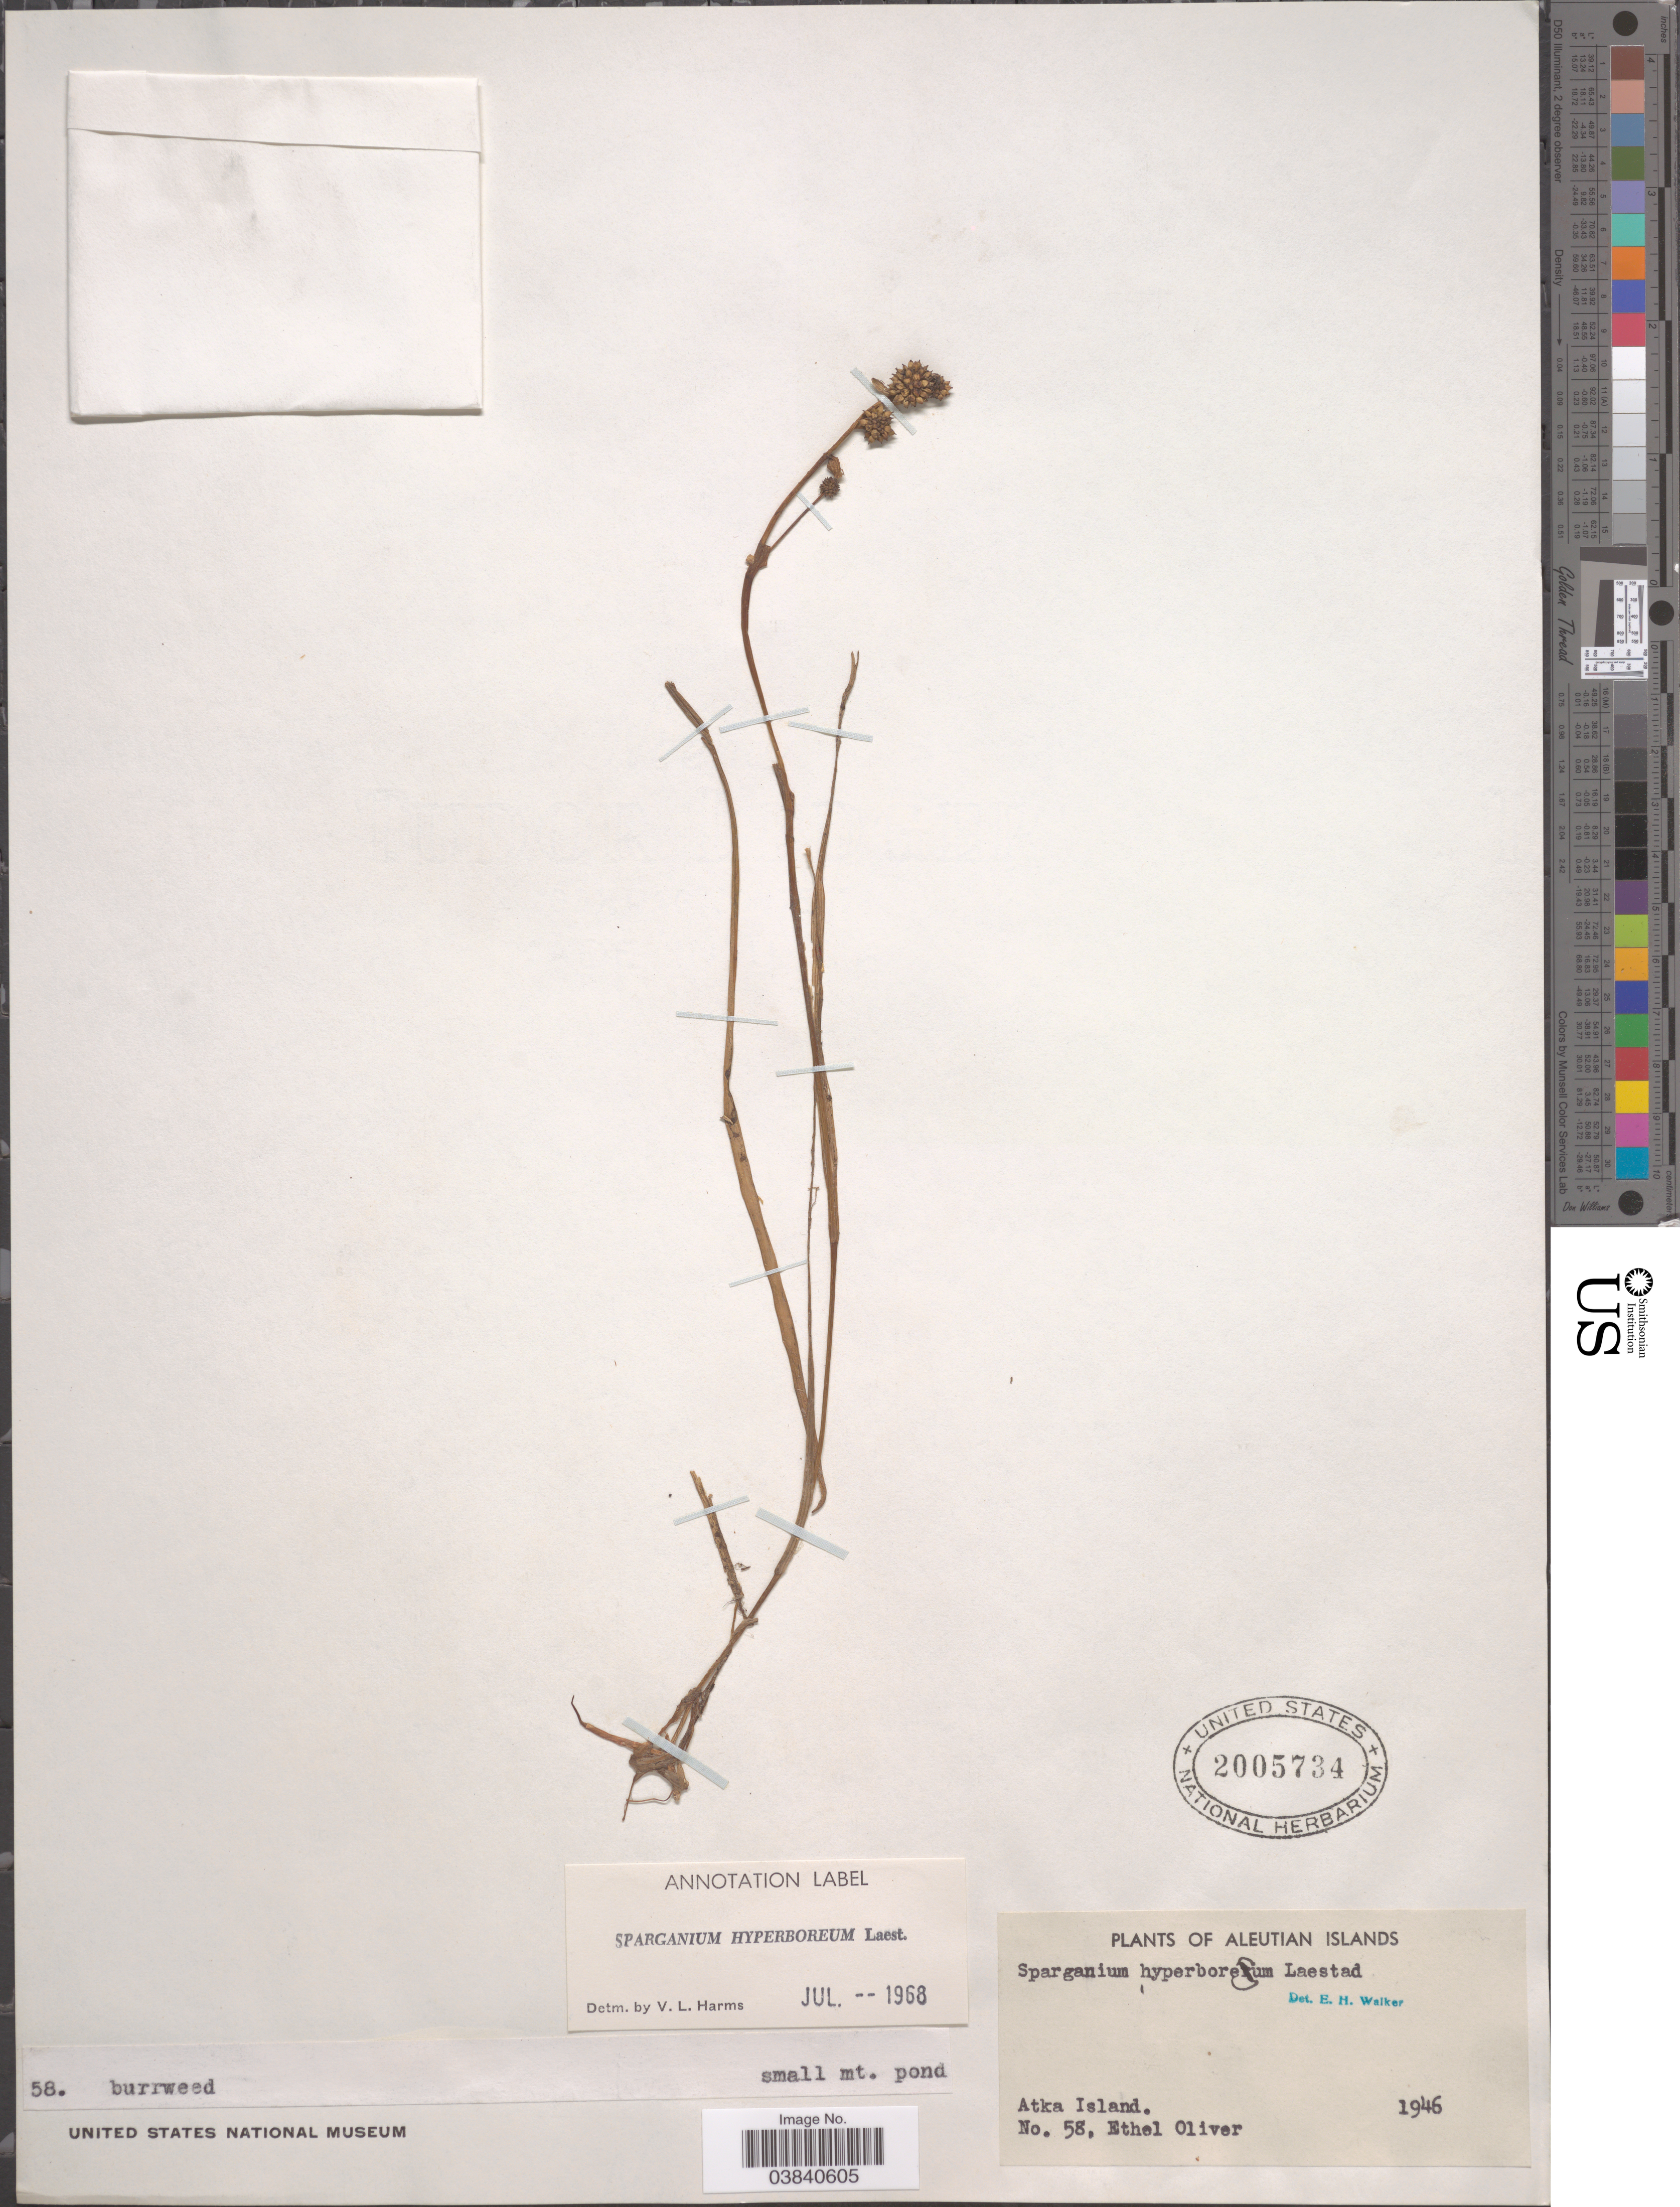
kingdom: Plantae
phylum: Tracheophyta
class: Liliopsida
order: Poales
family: Typhaceae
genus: Sparganium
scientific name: Sparganium hyperboreum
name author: Beurl. ex Laest.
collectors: E. Oliver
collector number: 58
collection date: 1946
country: United States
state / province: Alaska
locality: Aleutian Islands. Atka Island.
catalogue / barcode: US 2005734